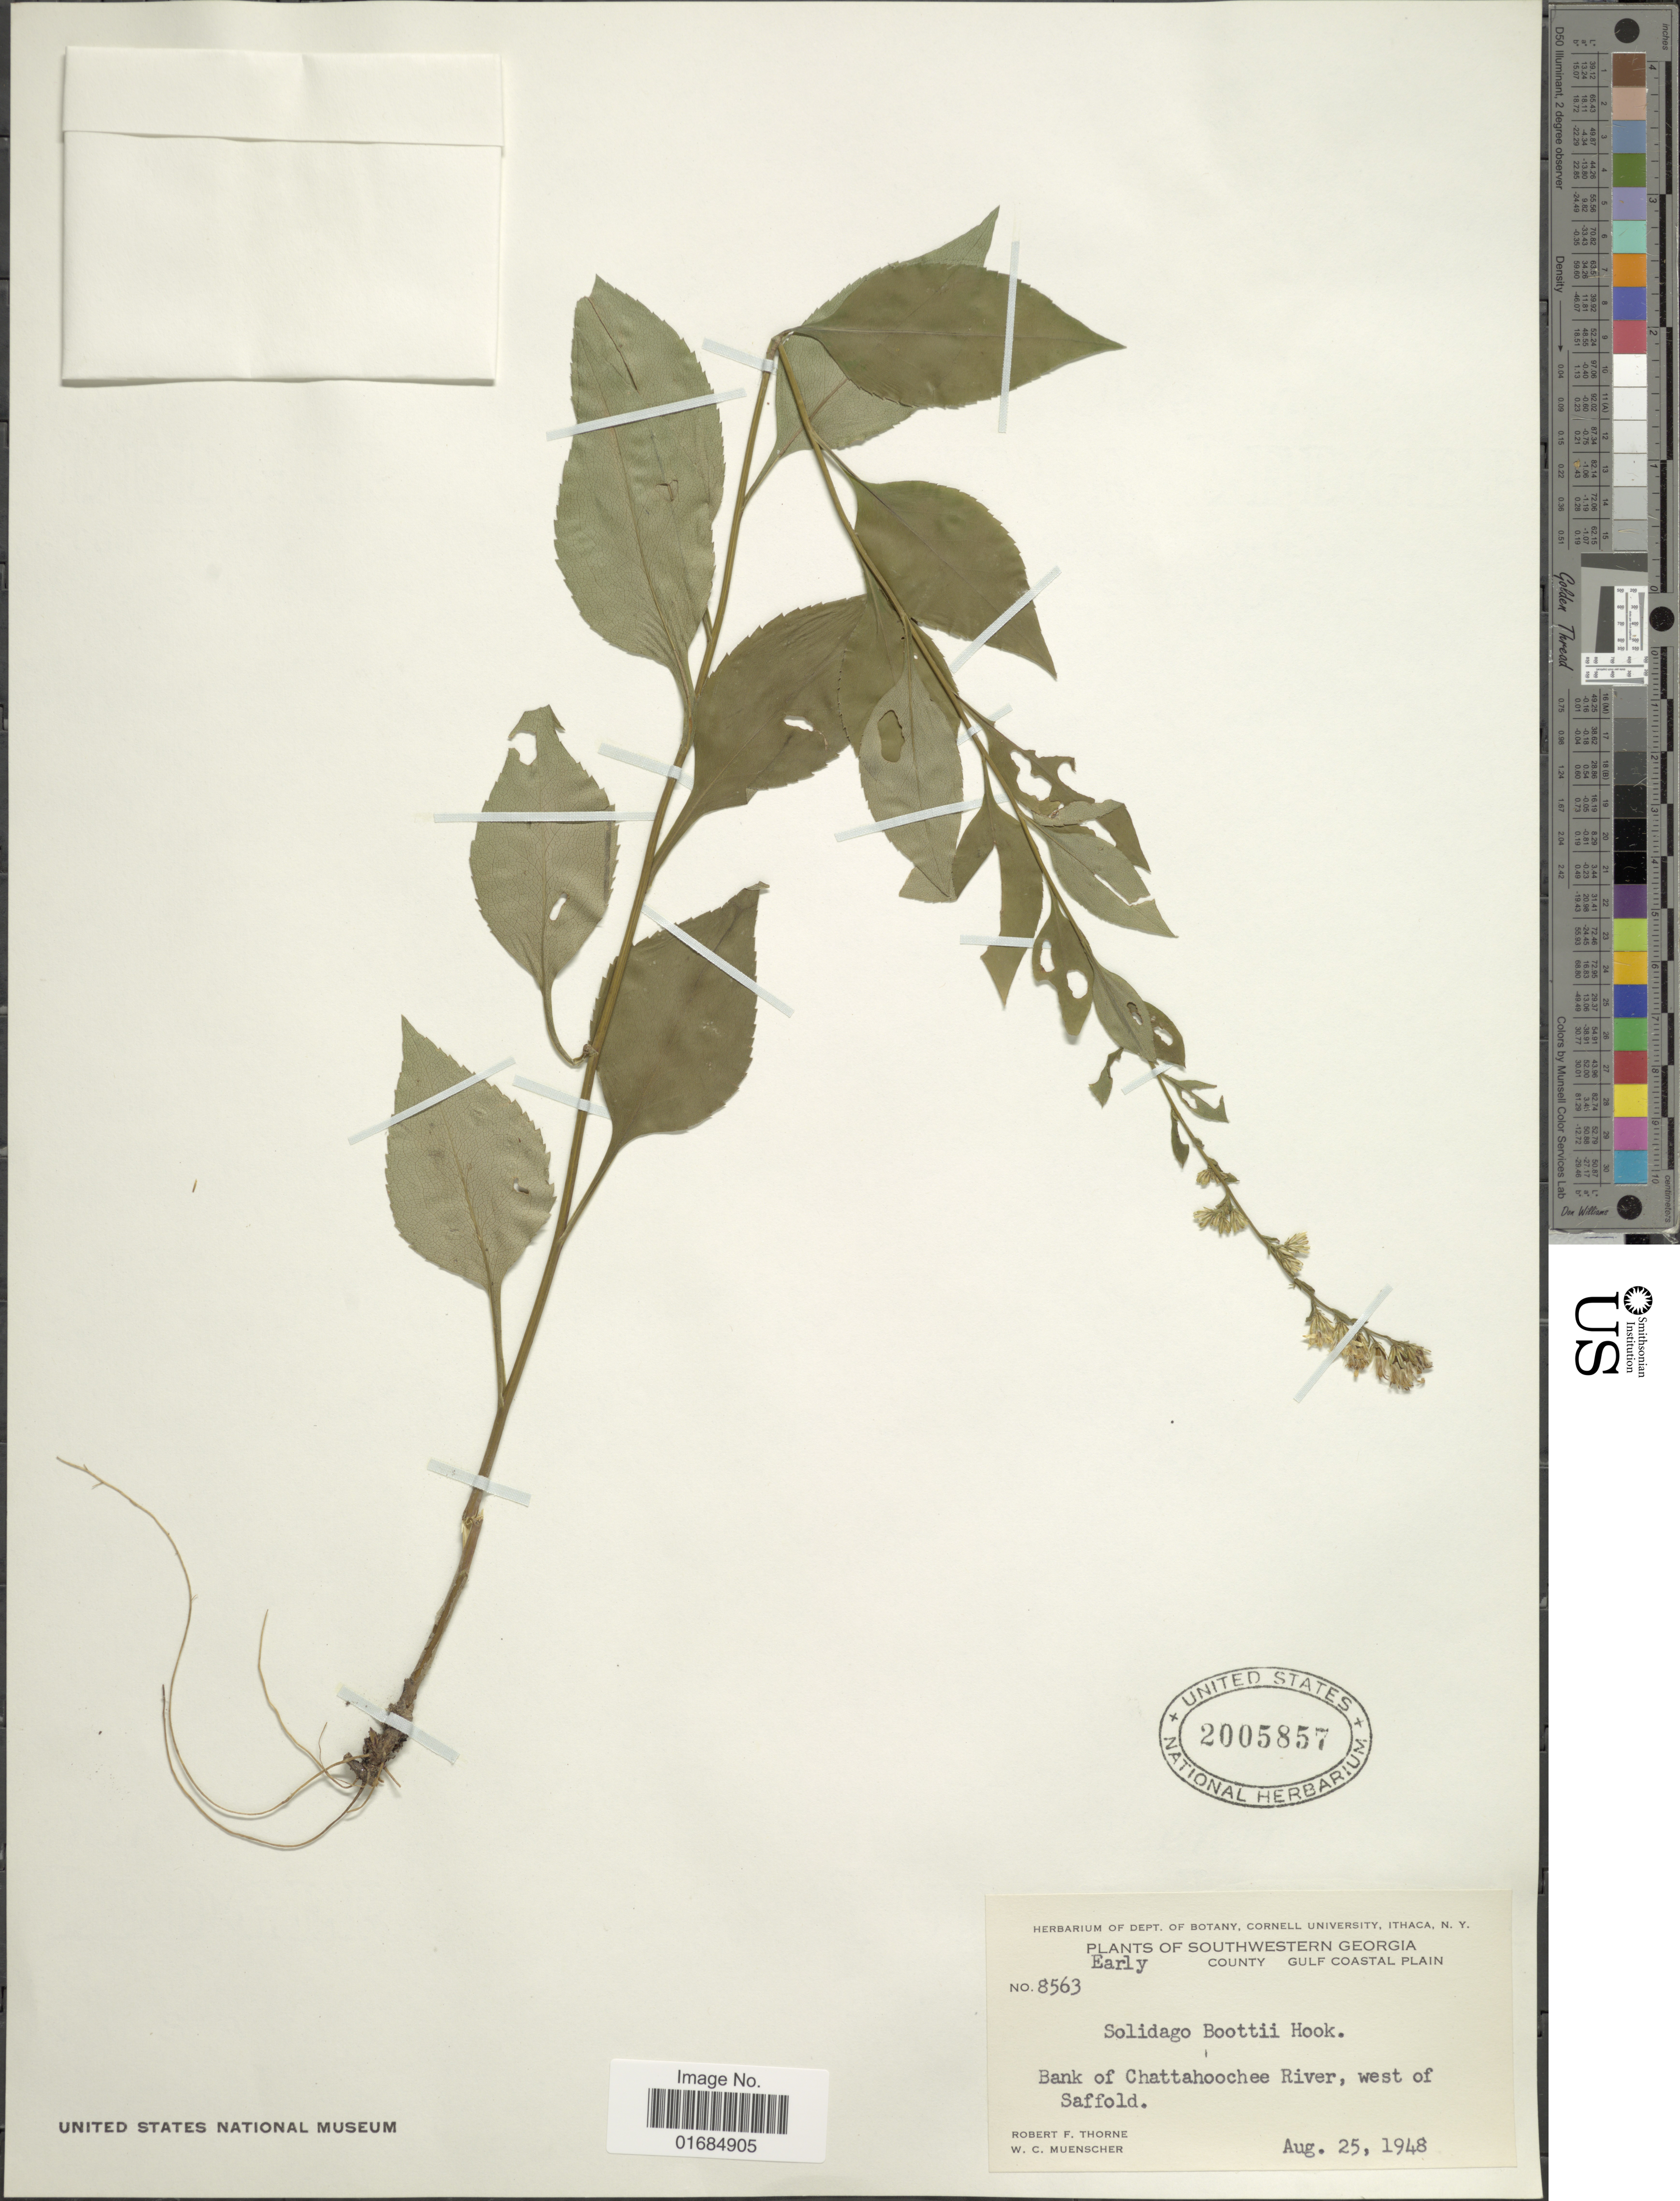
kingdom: Plantae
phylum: Tracheophyta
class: Magnoliopsida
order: Asterales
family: Asteraceae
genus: Solidago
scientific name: Solidago boottii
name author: Hook.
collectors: R. F. Thorne & W. Muenscher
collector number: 8563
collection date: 1948-08-25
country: United States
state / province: Georgia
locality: Southwestern Georgia, Early county Gulf Coastal plain, Bank of Chattahooche River. west of Saffold.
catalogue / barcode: US 2005857